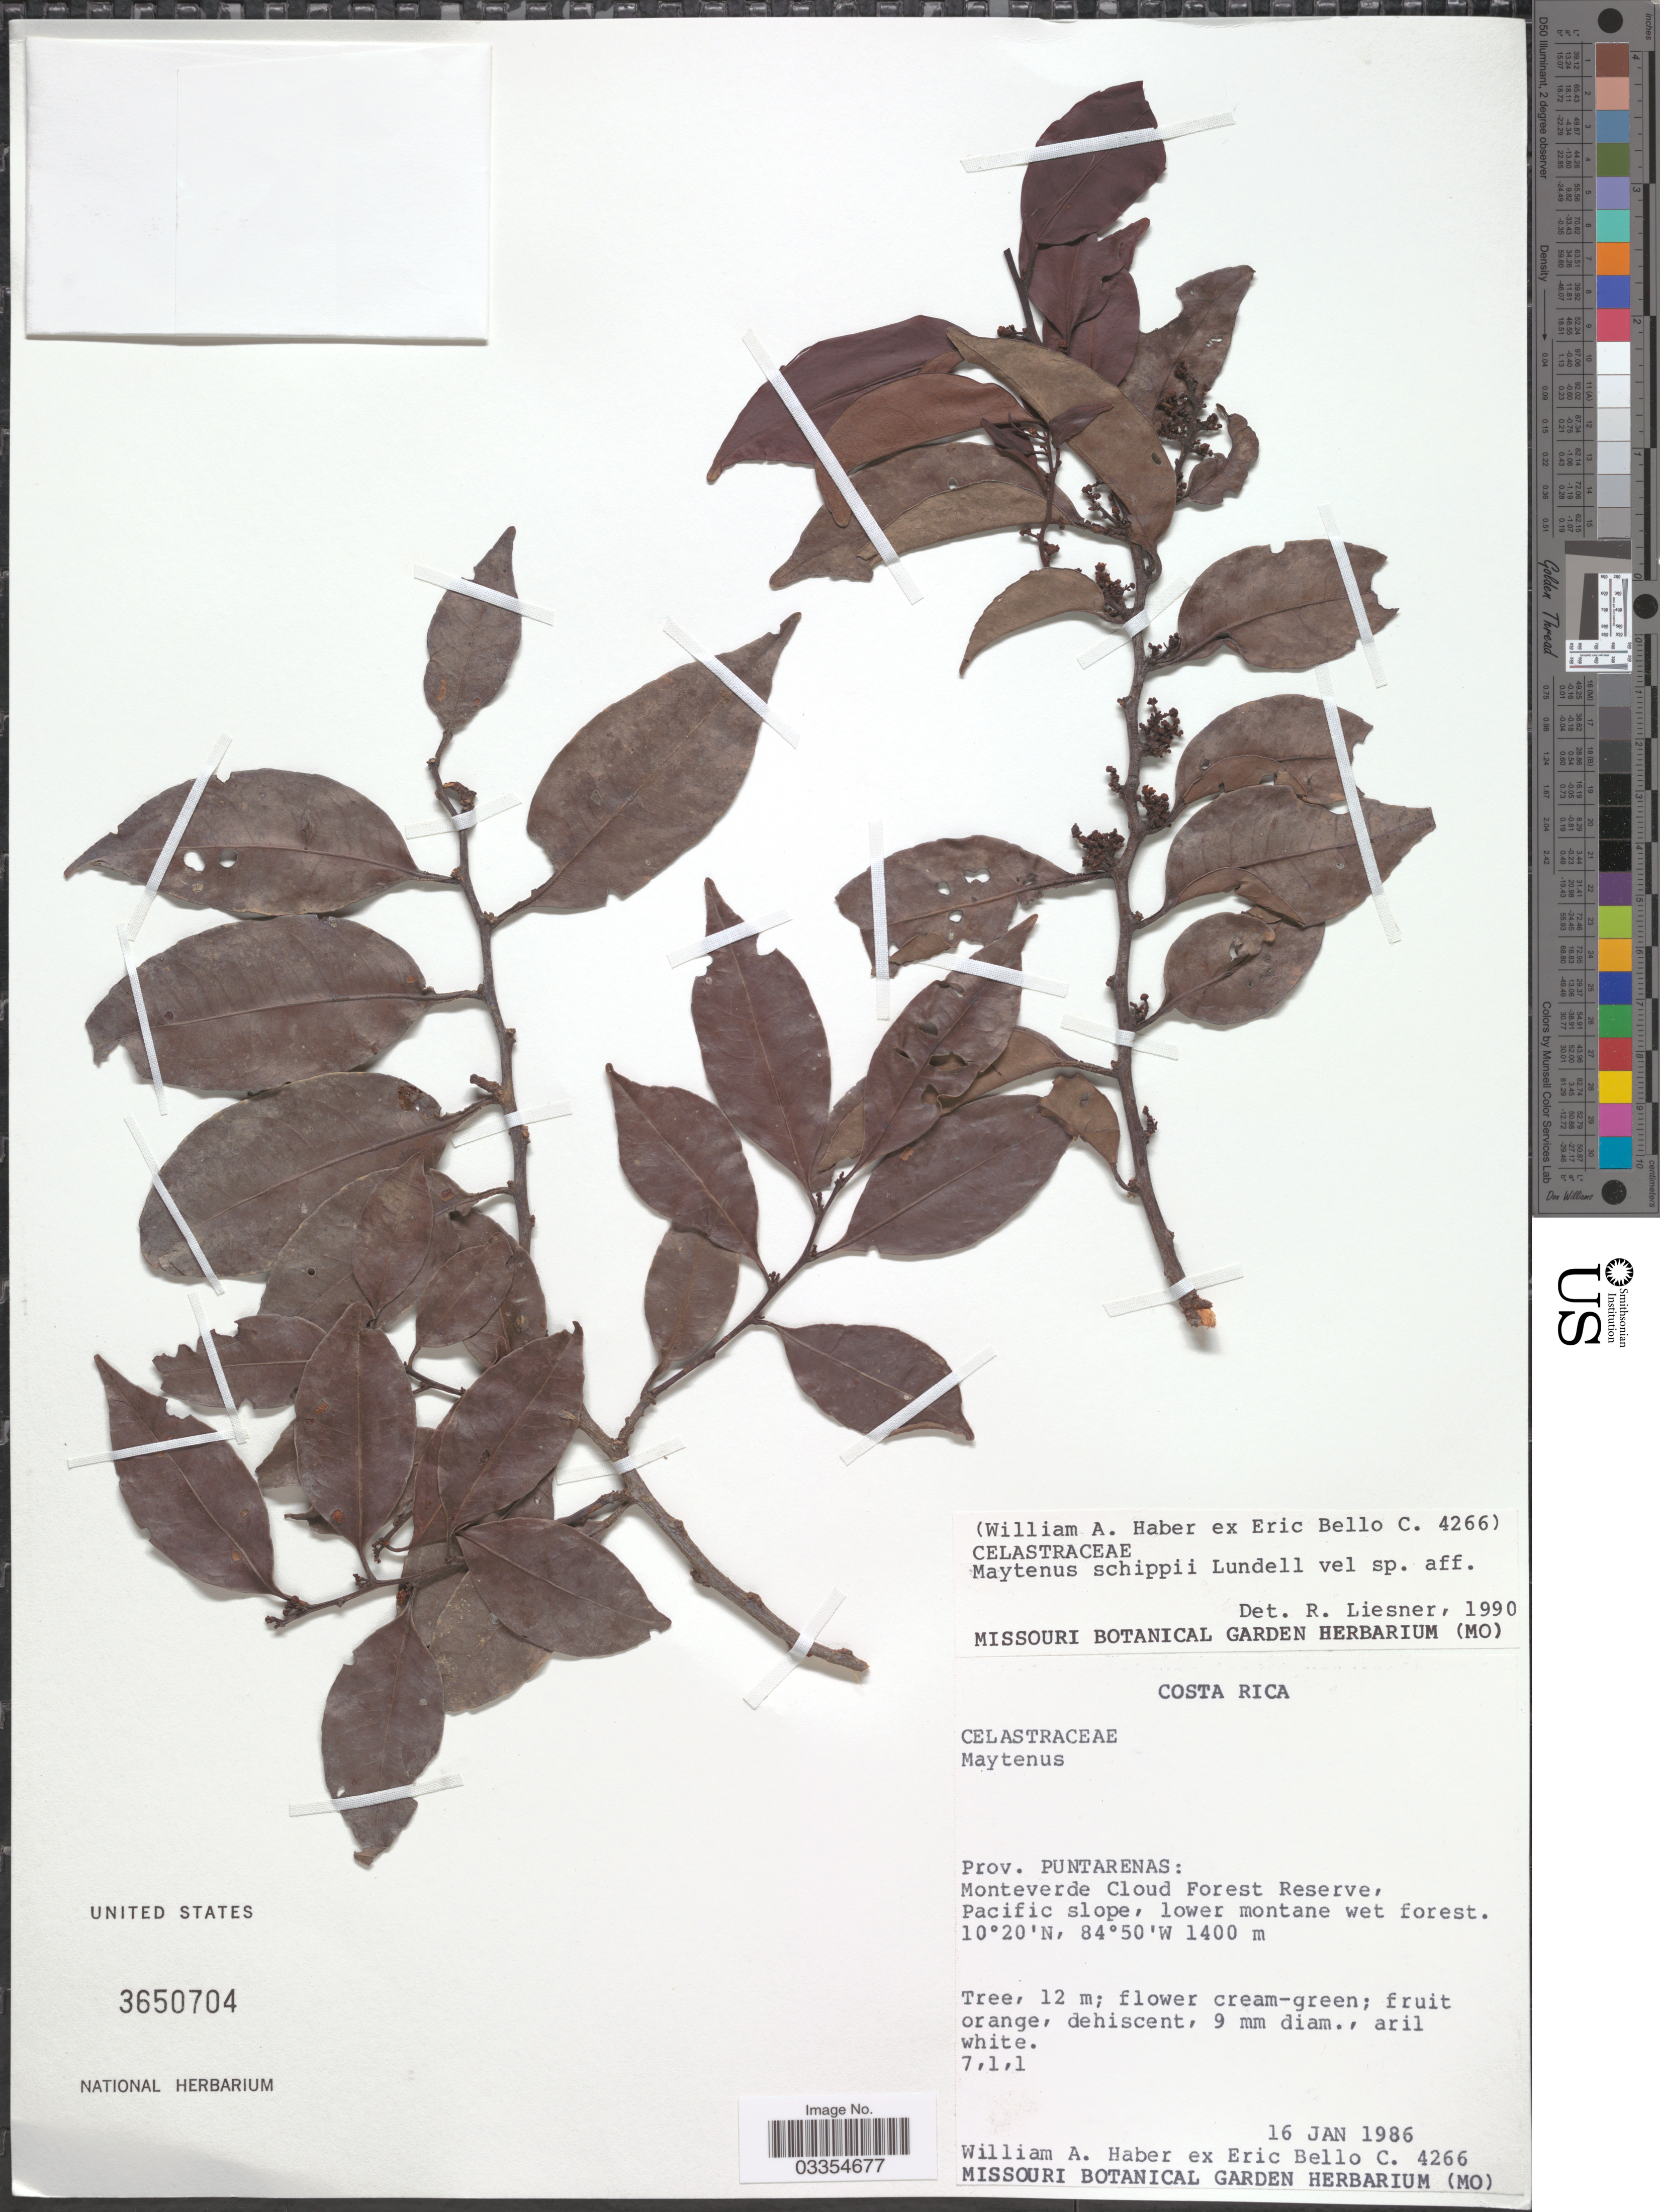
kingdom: Plantae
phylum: Tracheophyta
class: Magnoliopsida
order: Celastrales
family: Celastraceae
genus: Maytenus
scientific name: Maytenus schippii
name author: Lundell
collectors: W. A. Haber & E. Bello C.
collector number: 4266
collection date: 1986-01-16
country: Costa Rica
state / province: Puntarenas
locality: Monteverde Cloud Forest Reserve, Pacific Slope, lower montane wet forest.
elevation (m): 1400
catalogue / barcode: US 3650704